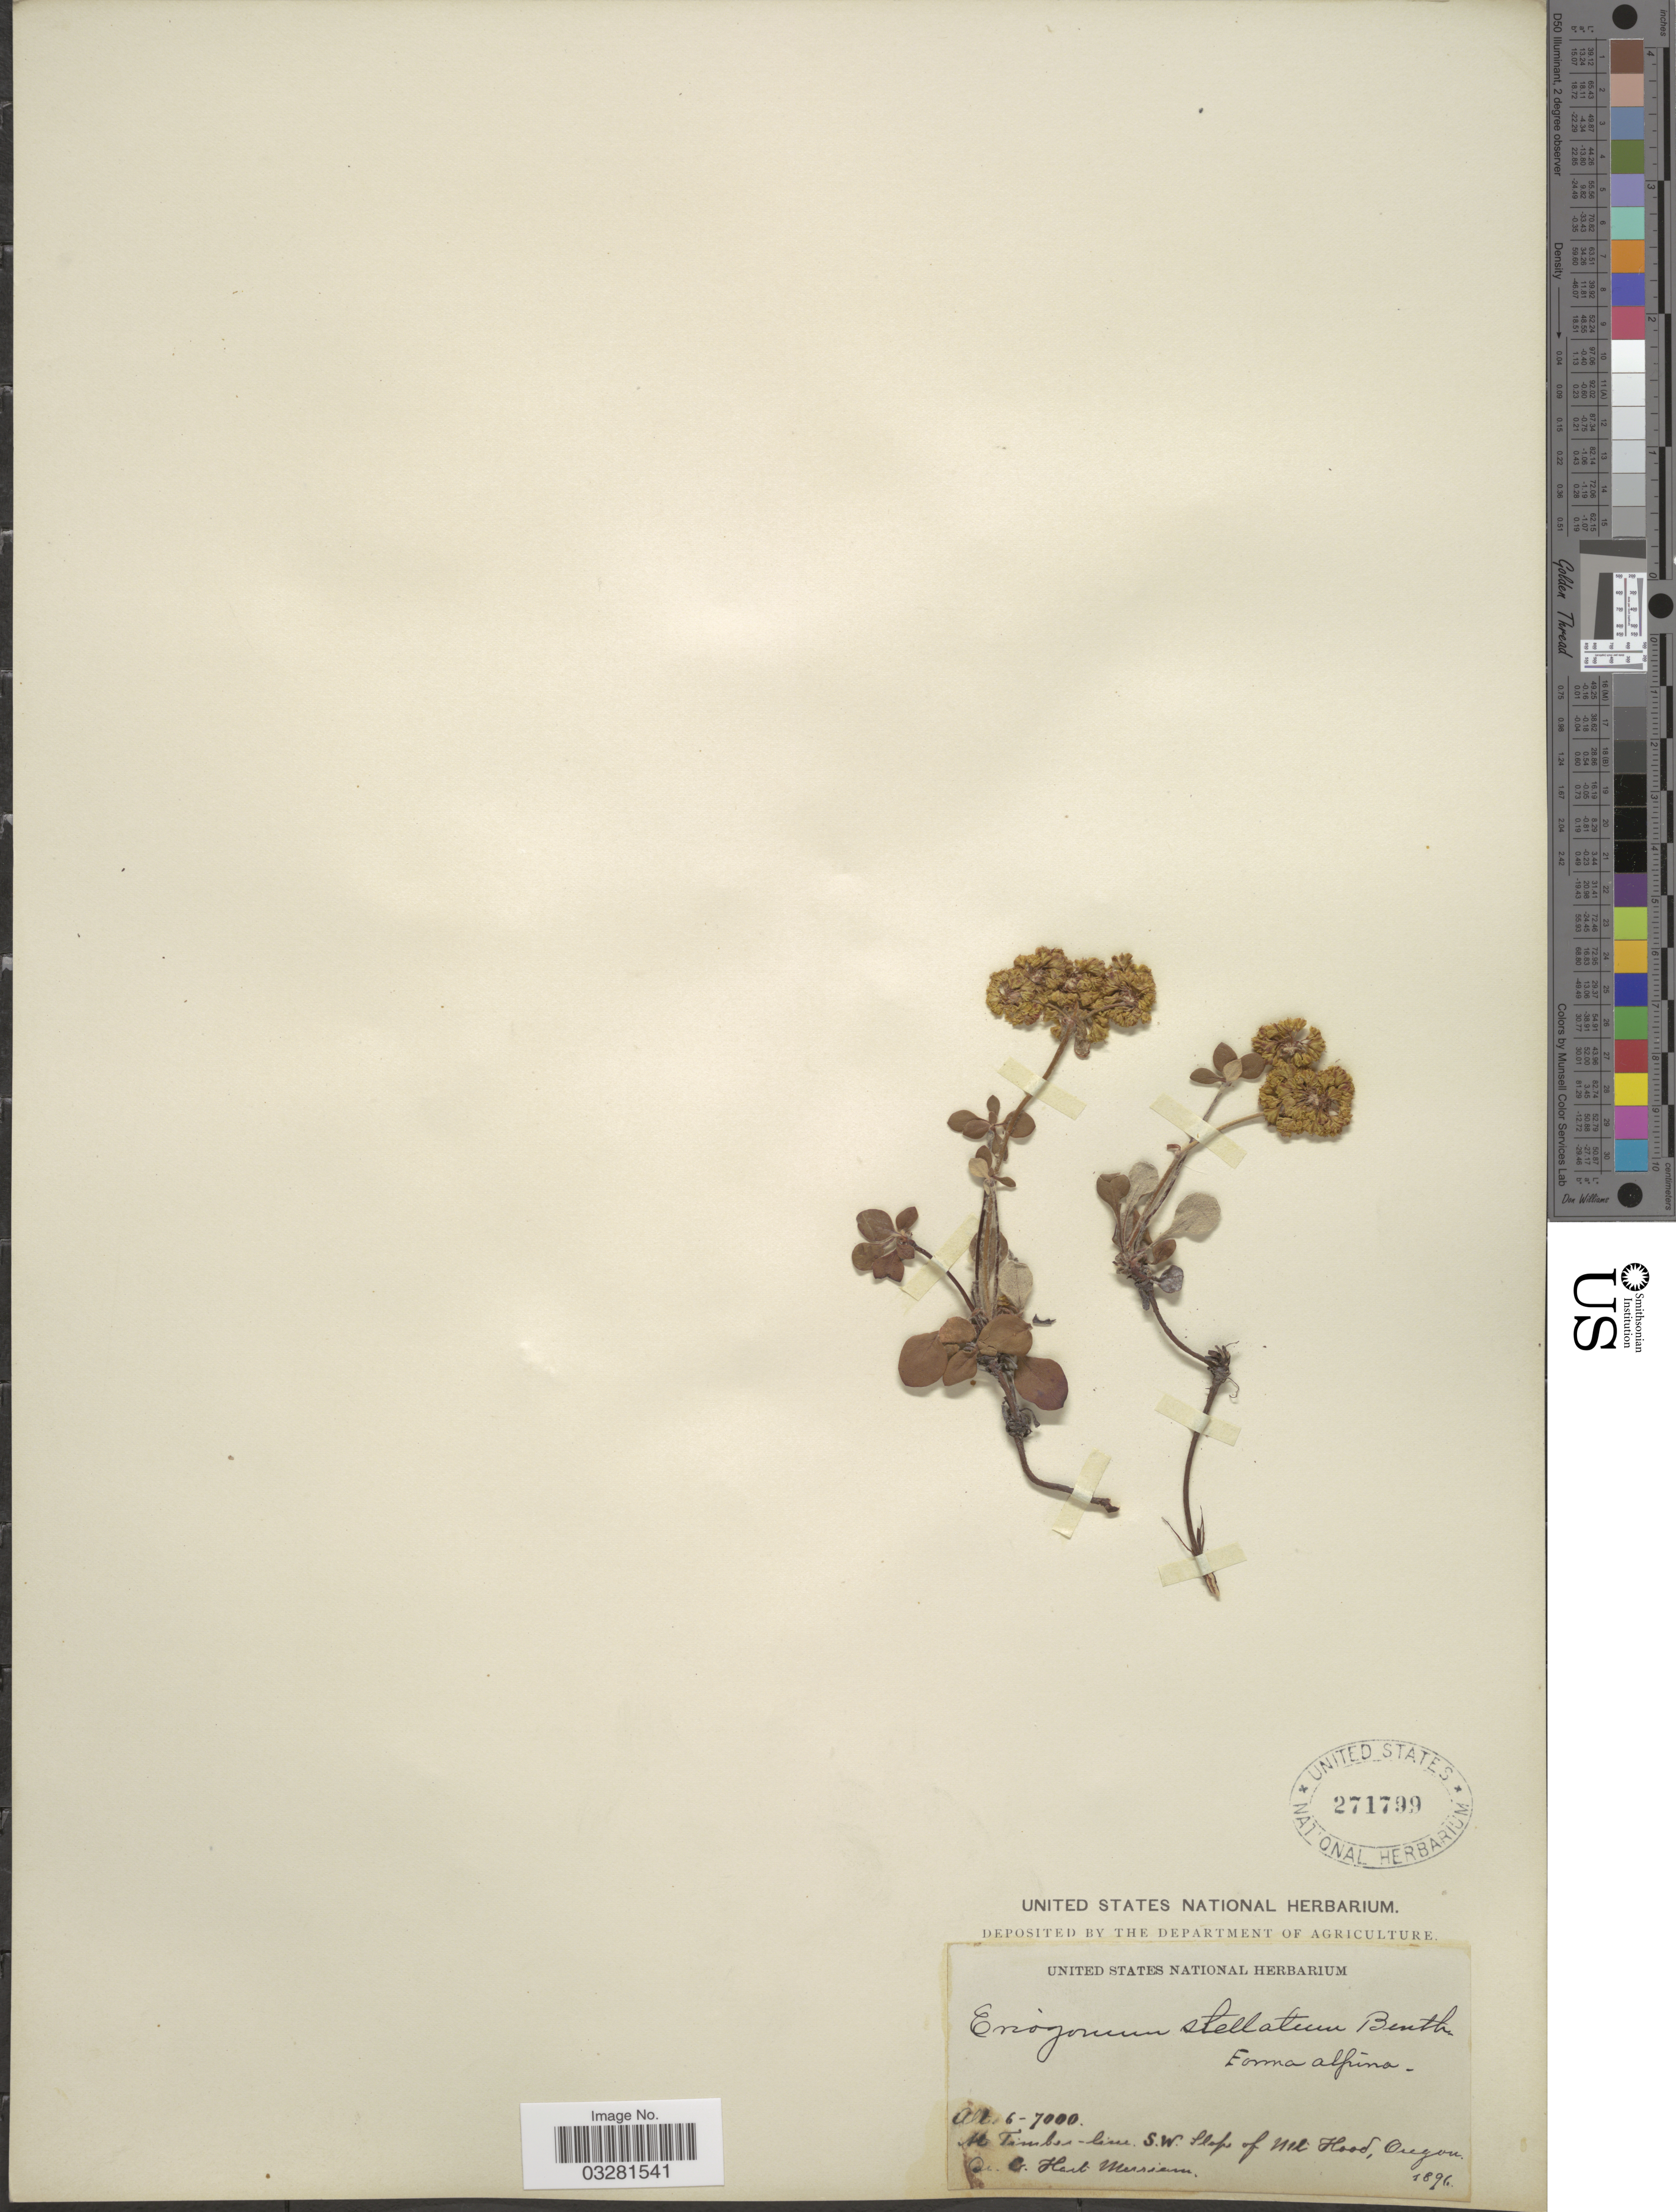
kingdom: Plantae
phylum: Tracheophyta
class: Magnoliopsida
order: Caryophyllales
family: Polygonaceae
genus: Eriogonum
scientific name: Eriogonum umbellatum var. haussknechtii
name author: (Dammer) M.E. Jones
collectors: C. Merriam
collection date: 1896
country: United States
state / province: Oregon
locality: At Timber-line S.W. slope of Mt. Hood.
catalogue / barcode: US 271799